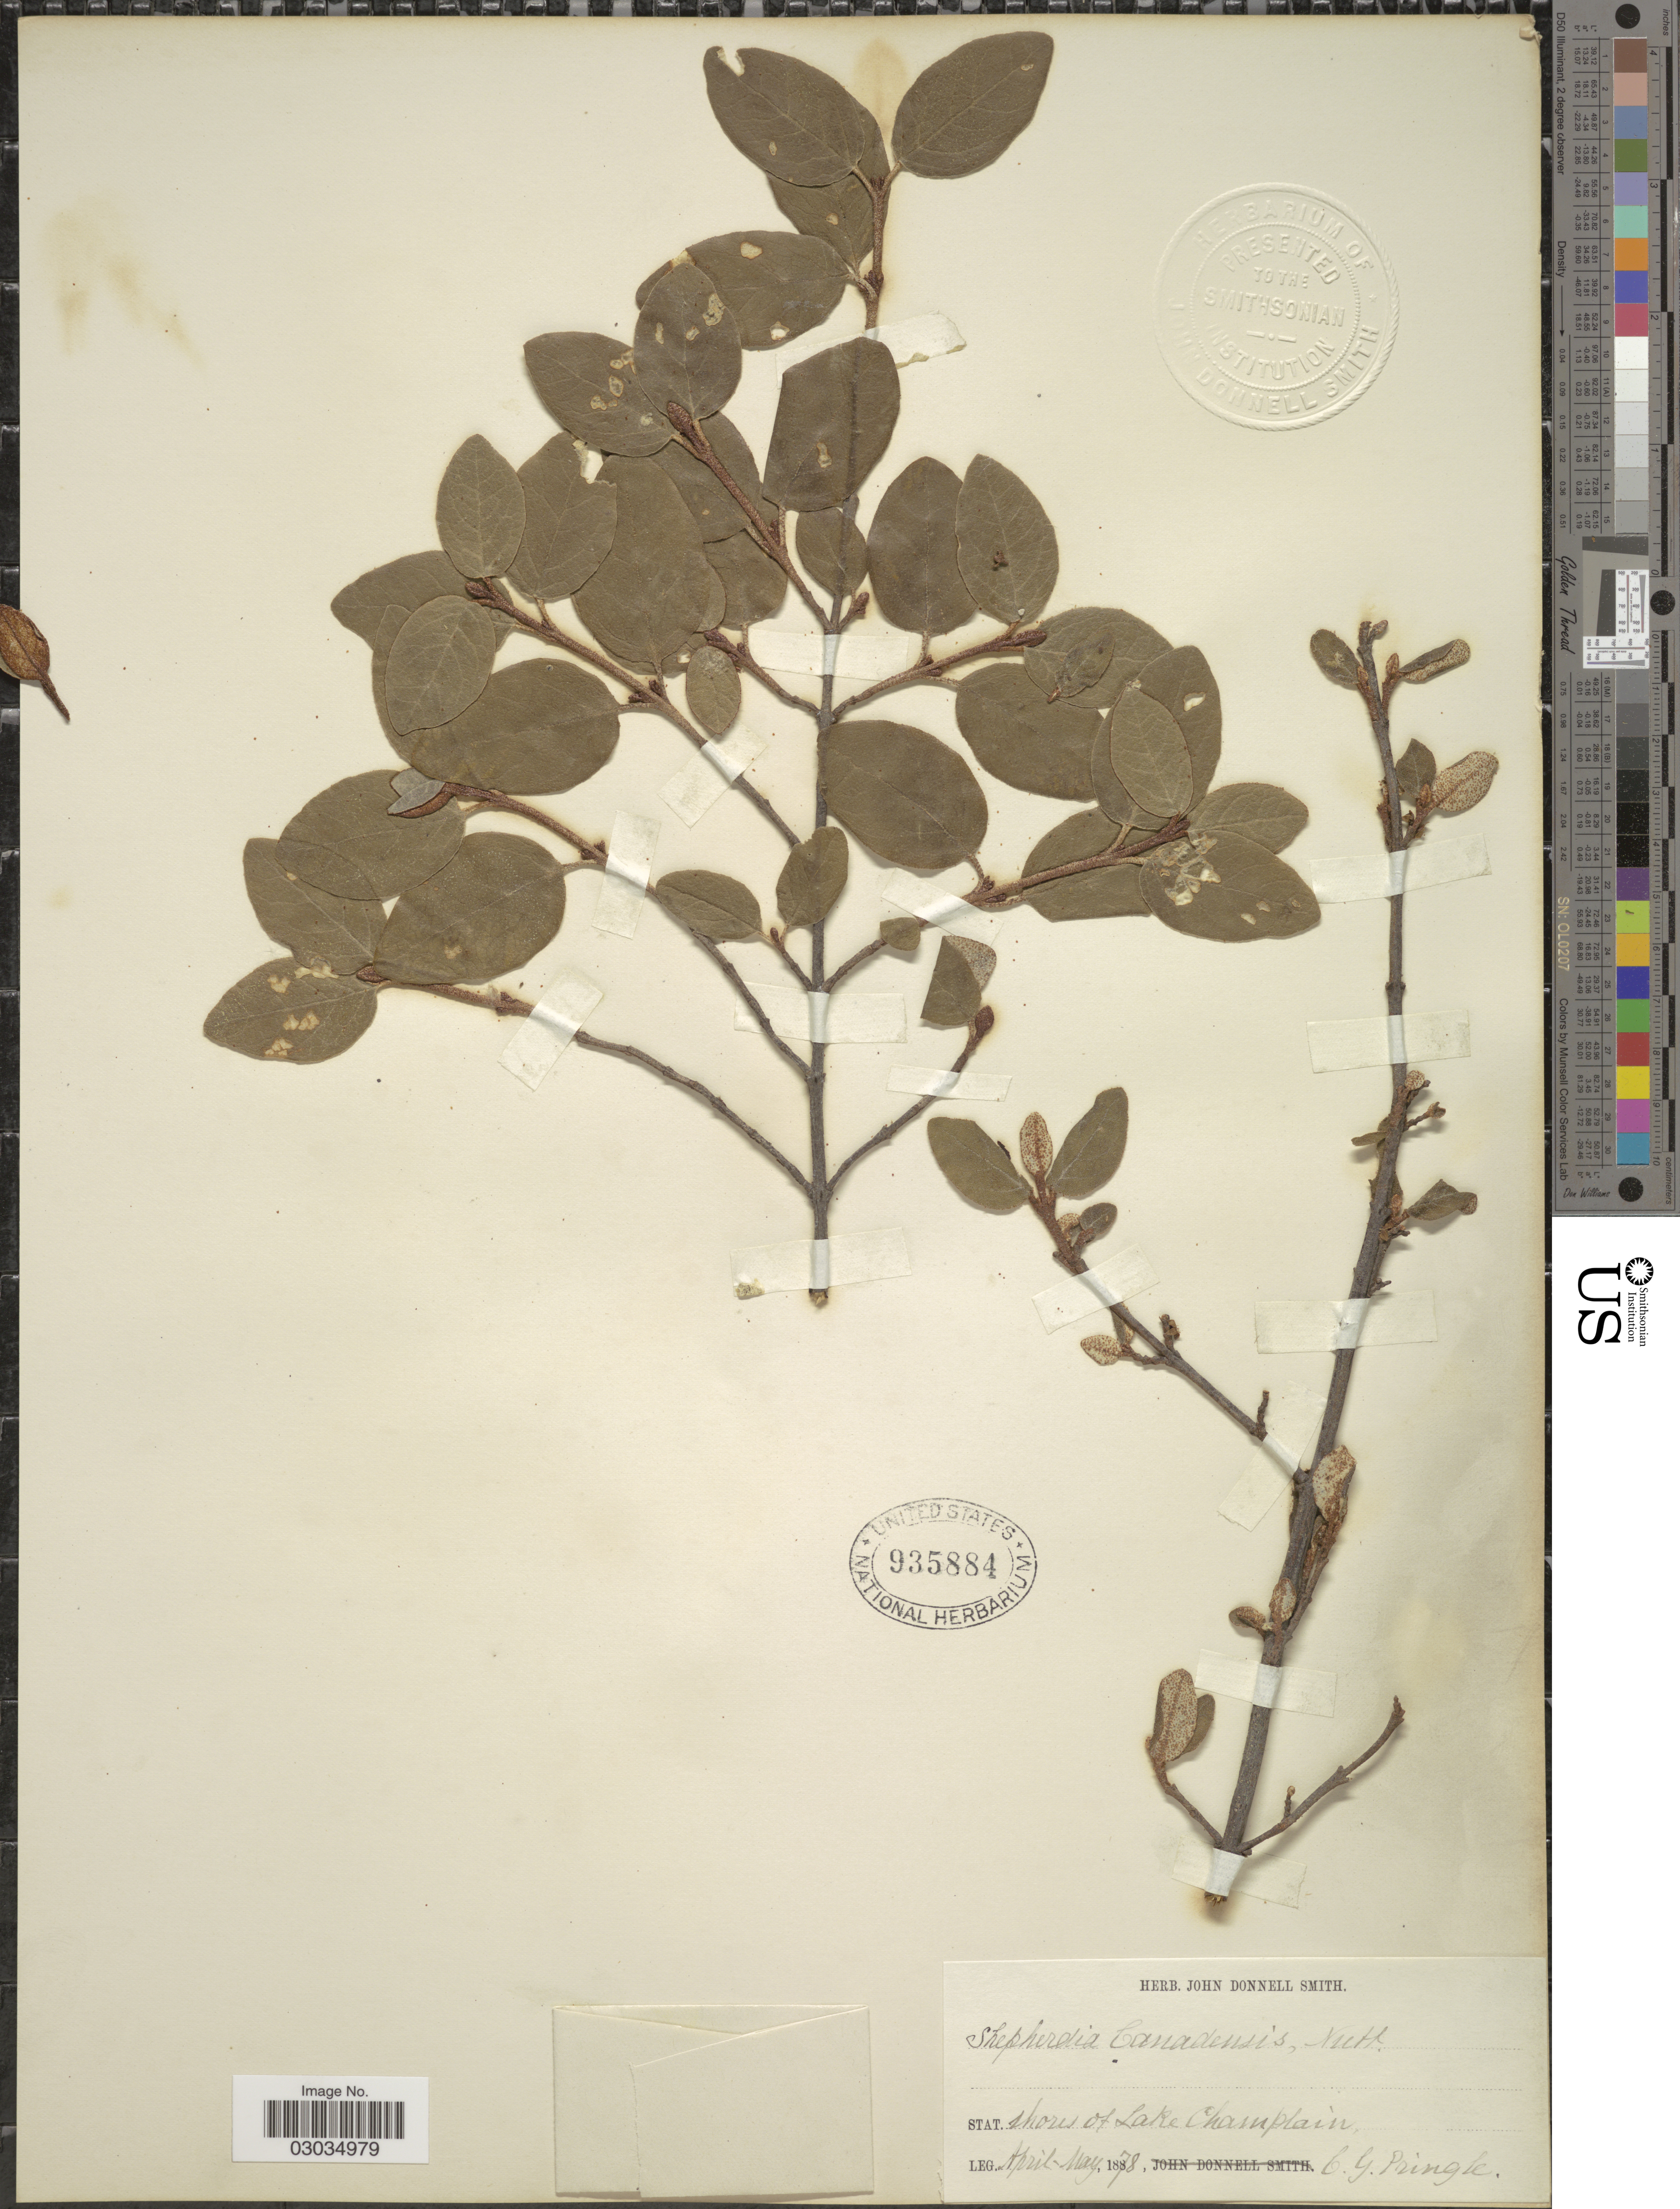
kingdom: Plantae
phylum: Tracheophyta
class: Magnoliopsida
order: Rosales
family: Elaeagnaceae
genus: Shepherdia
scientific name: Shepherdia canadensis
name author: (L.) Nutt.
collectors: C. G. Pringle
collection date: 1878-04/1878-05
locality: Stat. Shores of Lake Champlain.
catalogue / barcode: US 935884